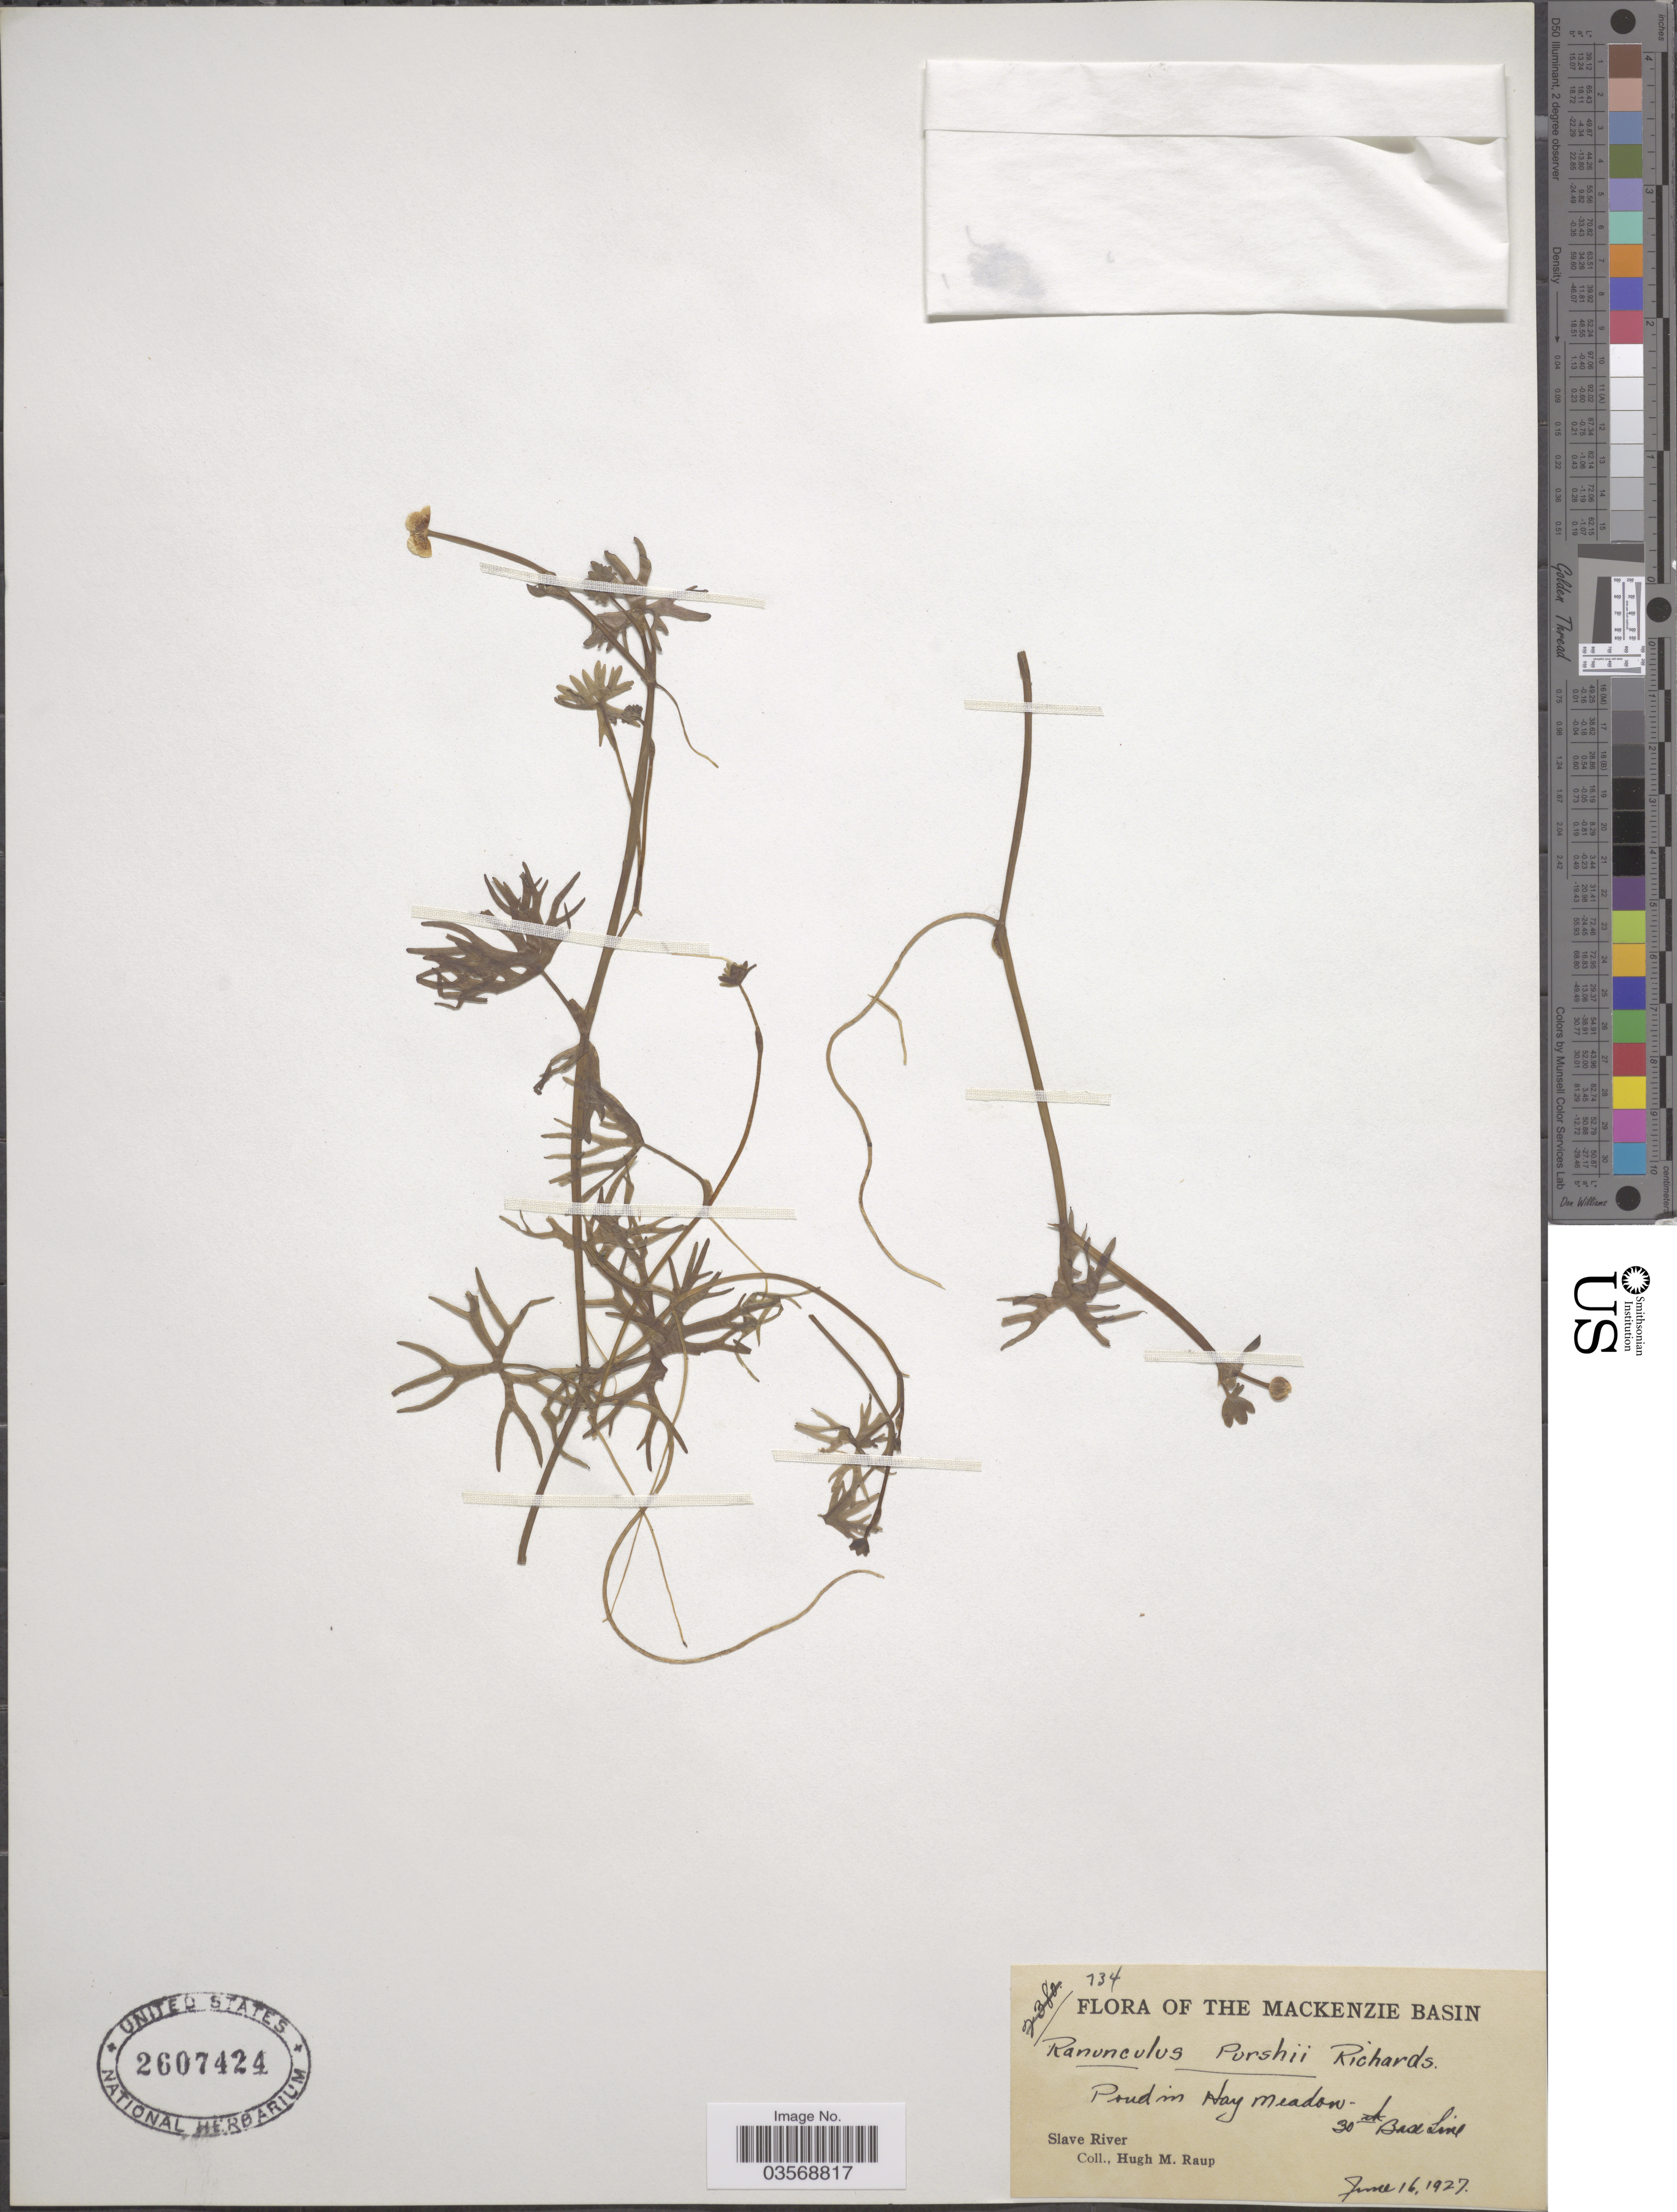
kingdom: Plantae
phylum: Tracheophyta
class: Magnoliopsida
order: Ranunculales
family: Ranunculaceae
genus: Ranunculus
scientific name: Ranunculus pensylvanicus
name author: L. f.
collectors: H. Raup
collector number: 734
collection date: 1927-06-16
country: Canada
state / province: British Columbia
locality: The Mackenzie Basin. Pond in Hay Meadow-30th Base Line. Slave River.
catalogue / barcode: US 2607424